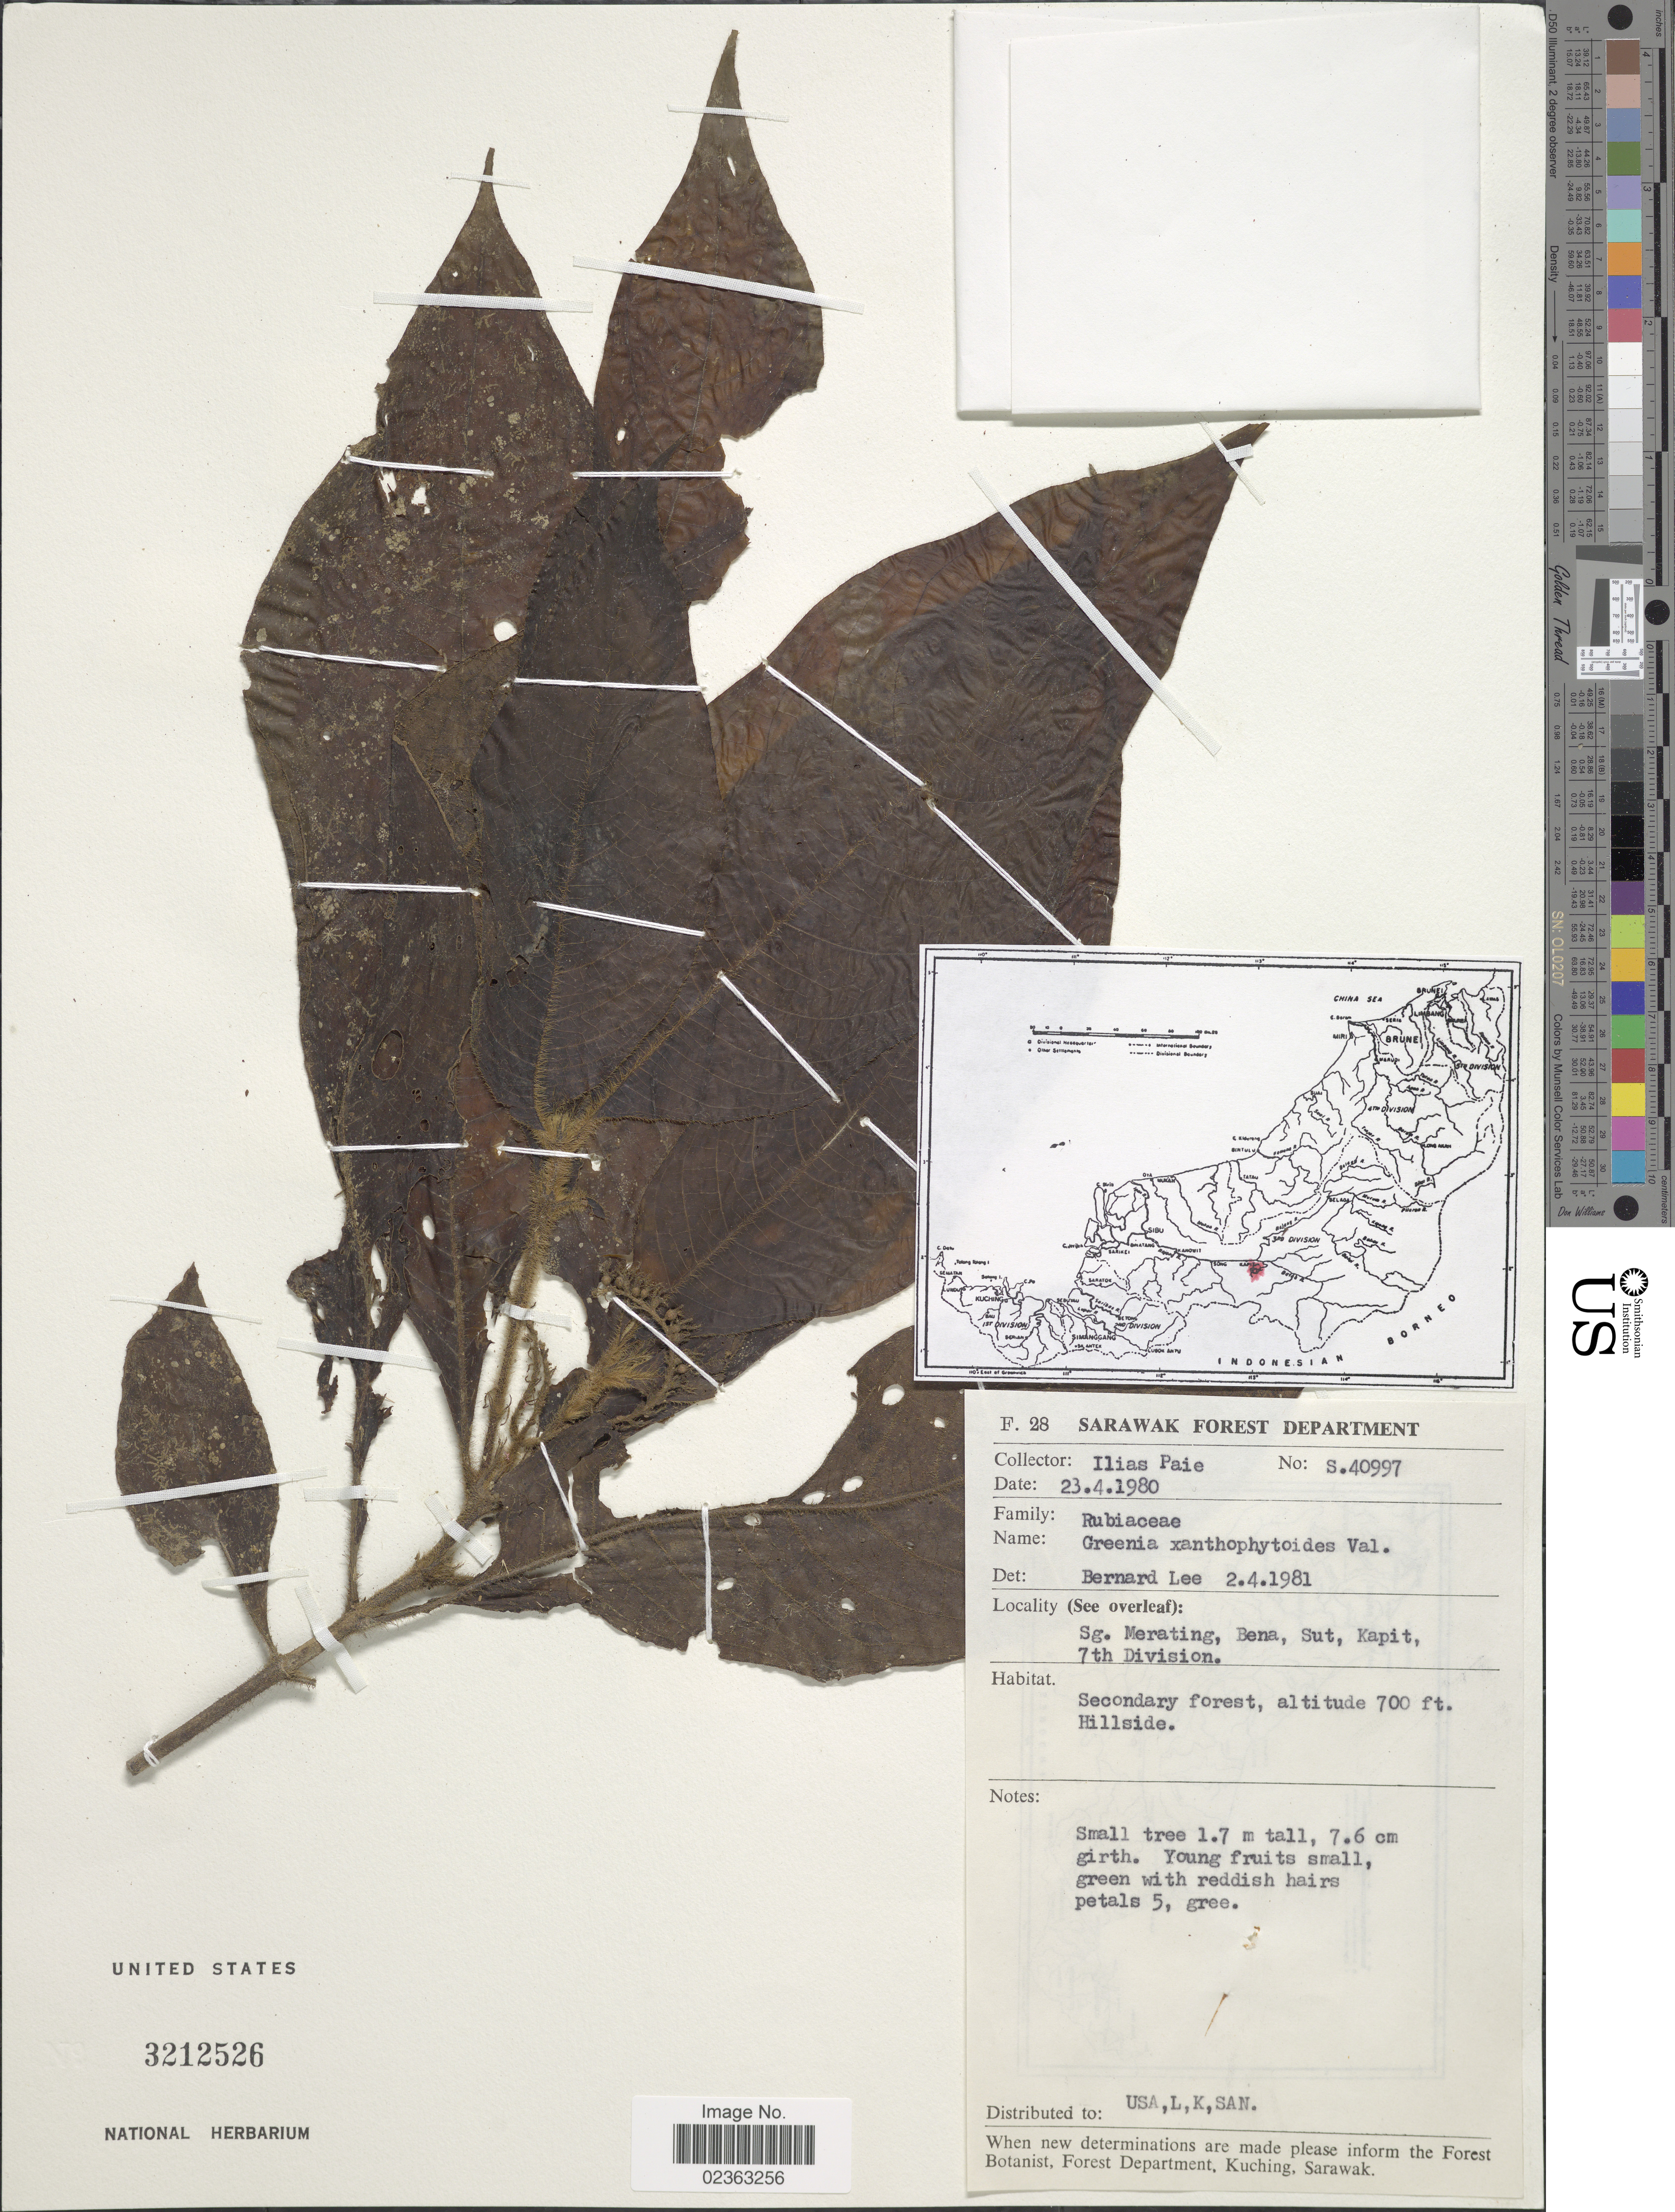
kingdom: Plantae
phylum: Tracheophyta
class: Magnoliopsida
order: Gentianales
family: Rubiaceae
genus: Greenea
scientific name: Greenea xanthophytoides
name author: Valeton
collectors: I. bin Paie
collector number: S40997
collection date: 1980-04-23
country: Malaysia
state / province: Sarawak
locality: Sarawak Forest Department, Sg. Merating, Bena, Sut, Kapit, 7th Division, secondary forest, Hillside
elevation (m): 213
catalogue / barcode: US 3212526